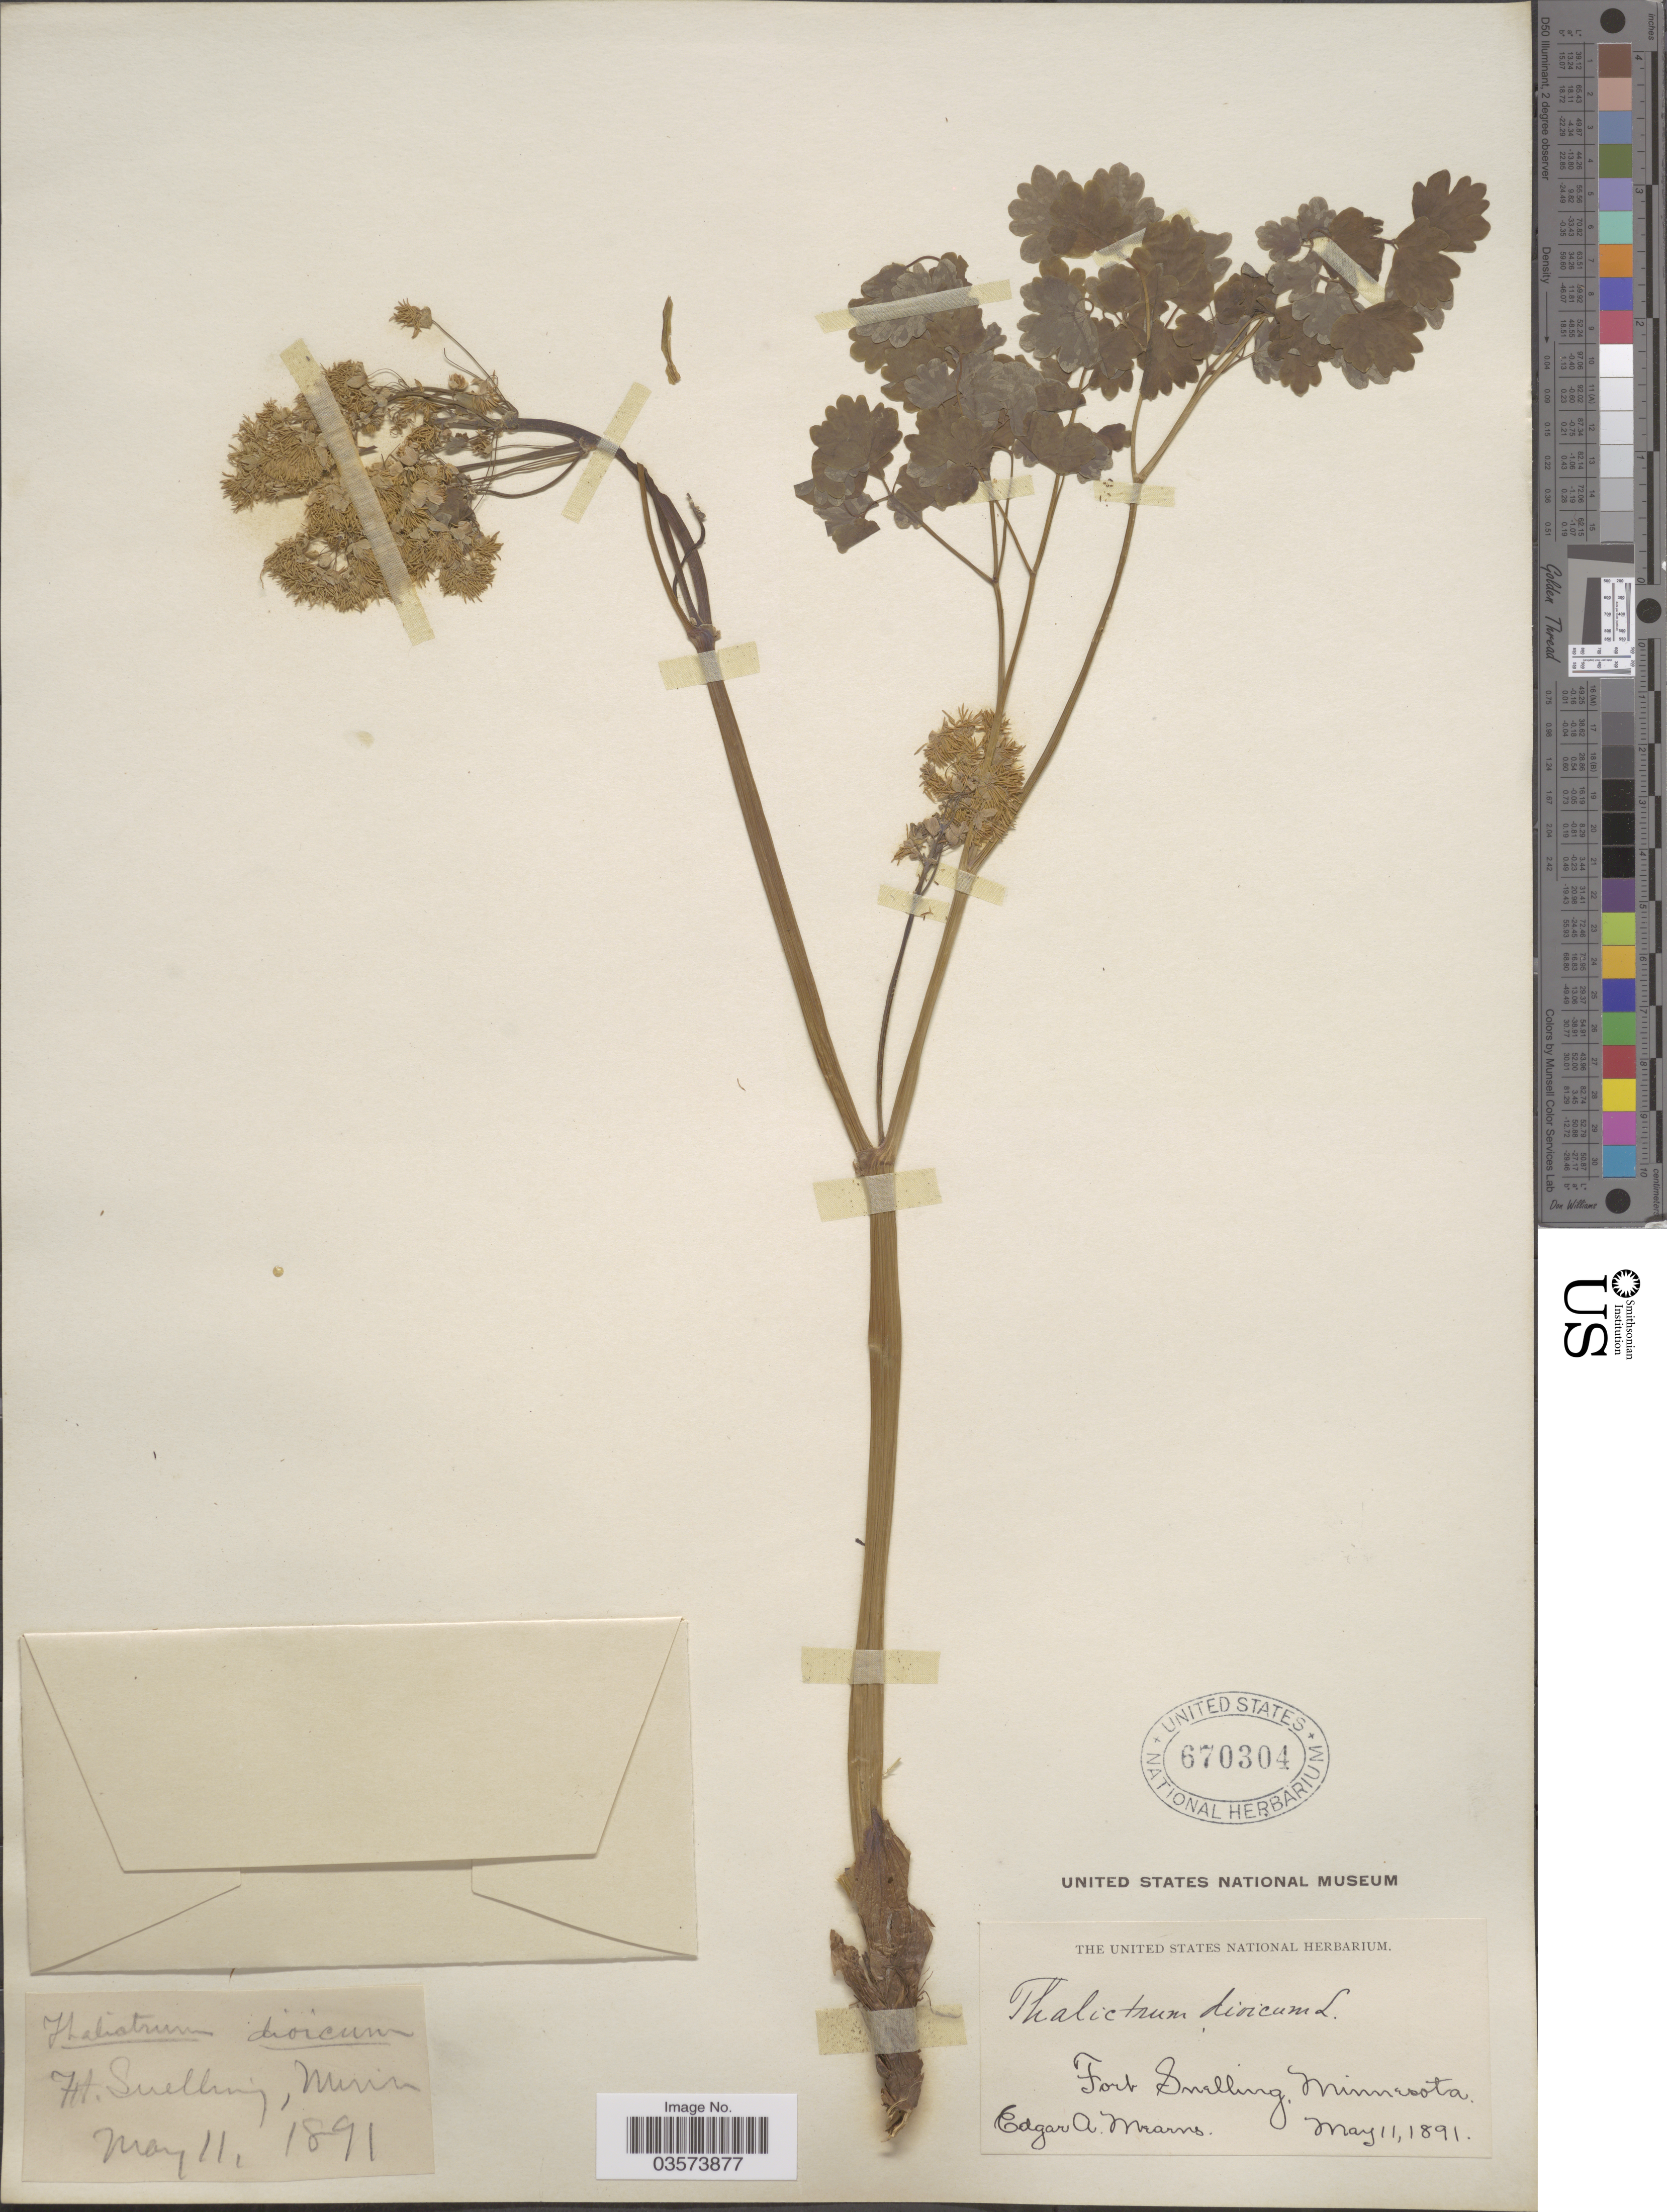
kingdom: Plantae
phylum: Tracheophyta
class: Magnoliopsida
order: Ranunculales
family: Ranunculaceae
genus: Thalictrum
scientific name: Thalictrum dioicum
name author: L.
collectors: E. A. Mearns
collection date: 1891-05-11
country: United States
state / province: Minnesota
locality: Fort Snelling.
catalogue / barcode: US 670304